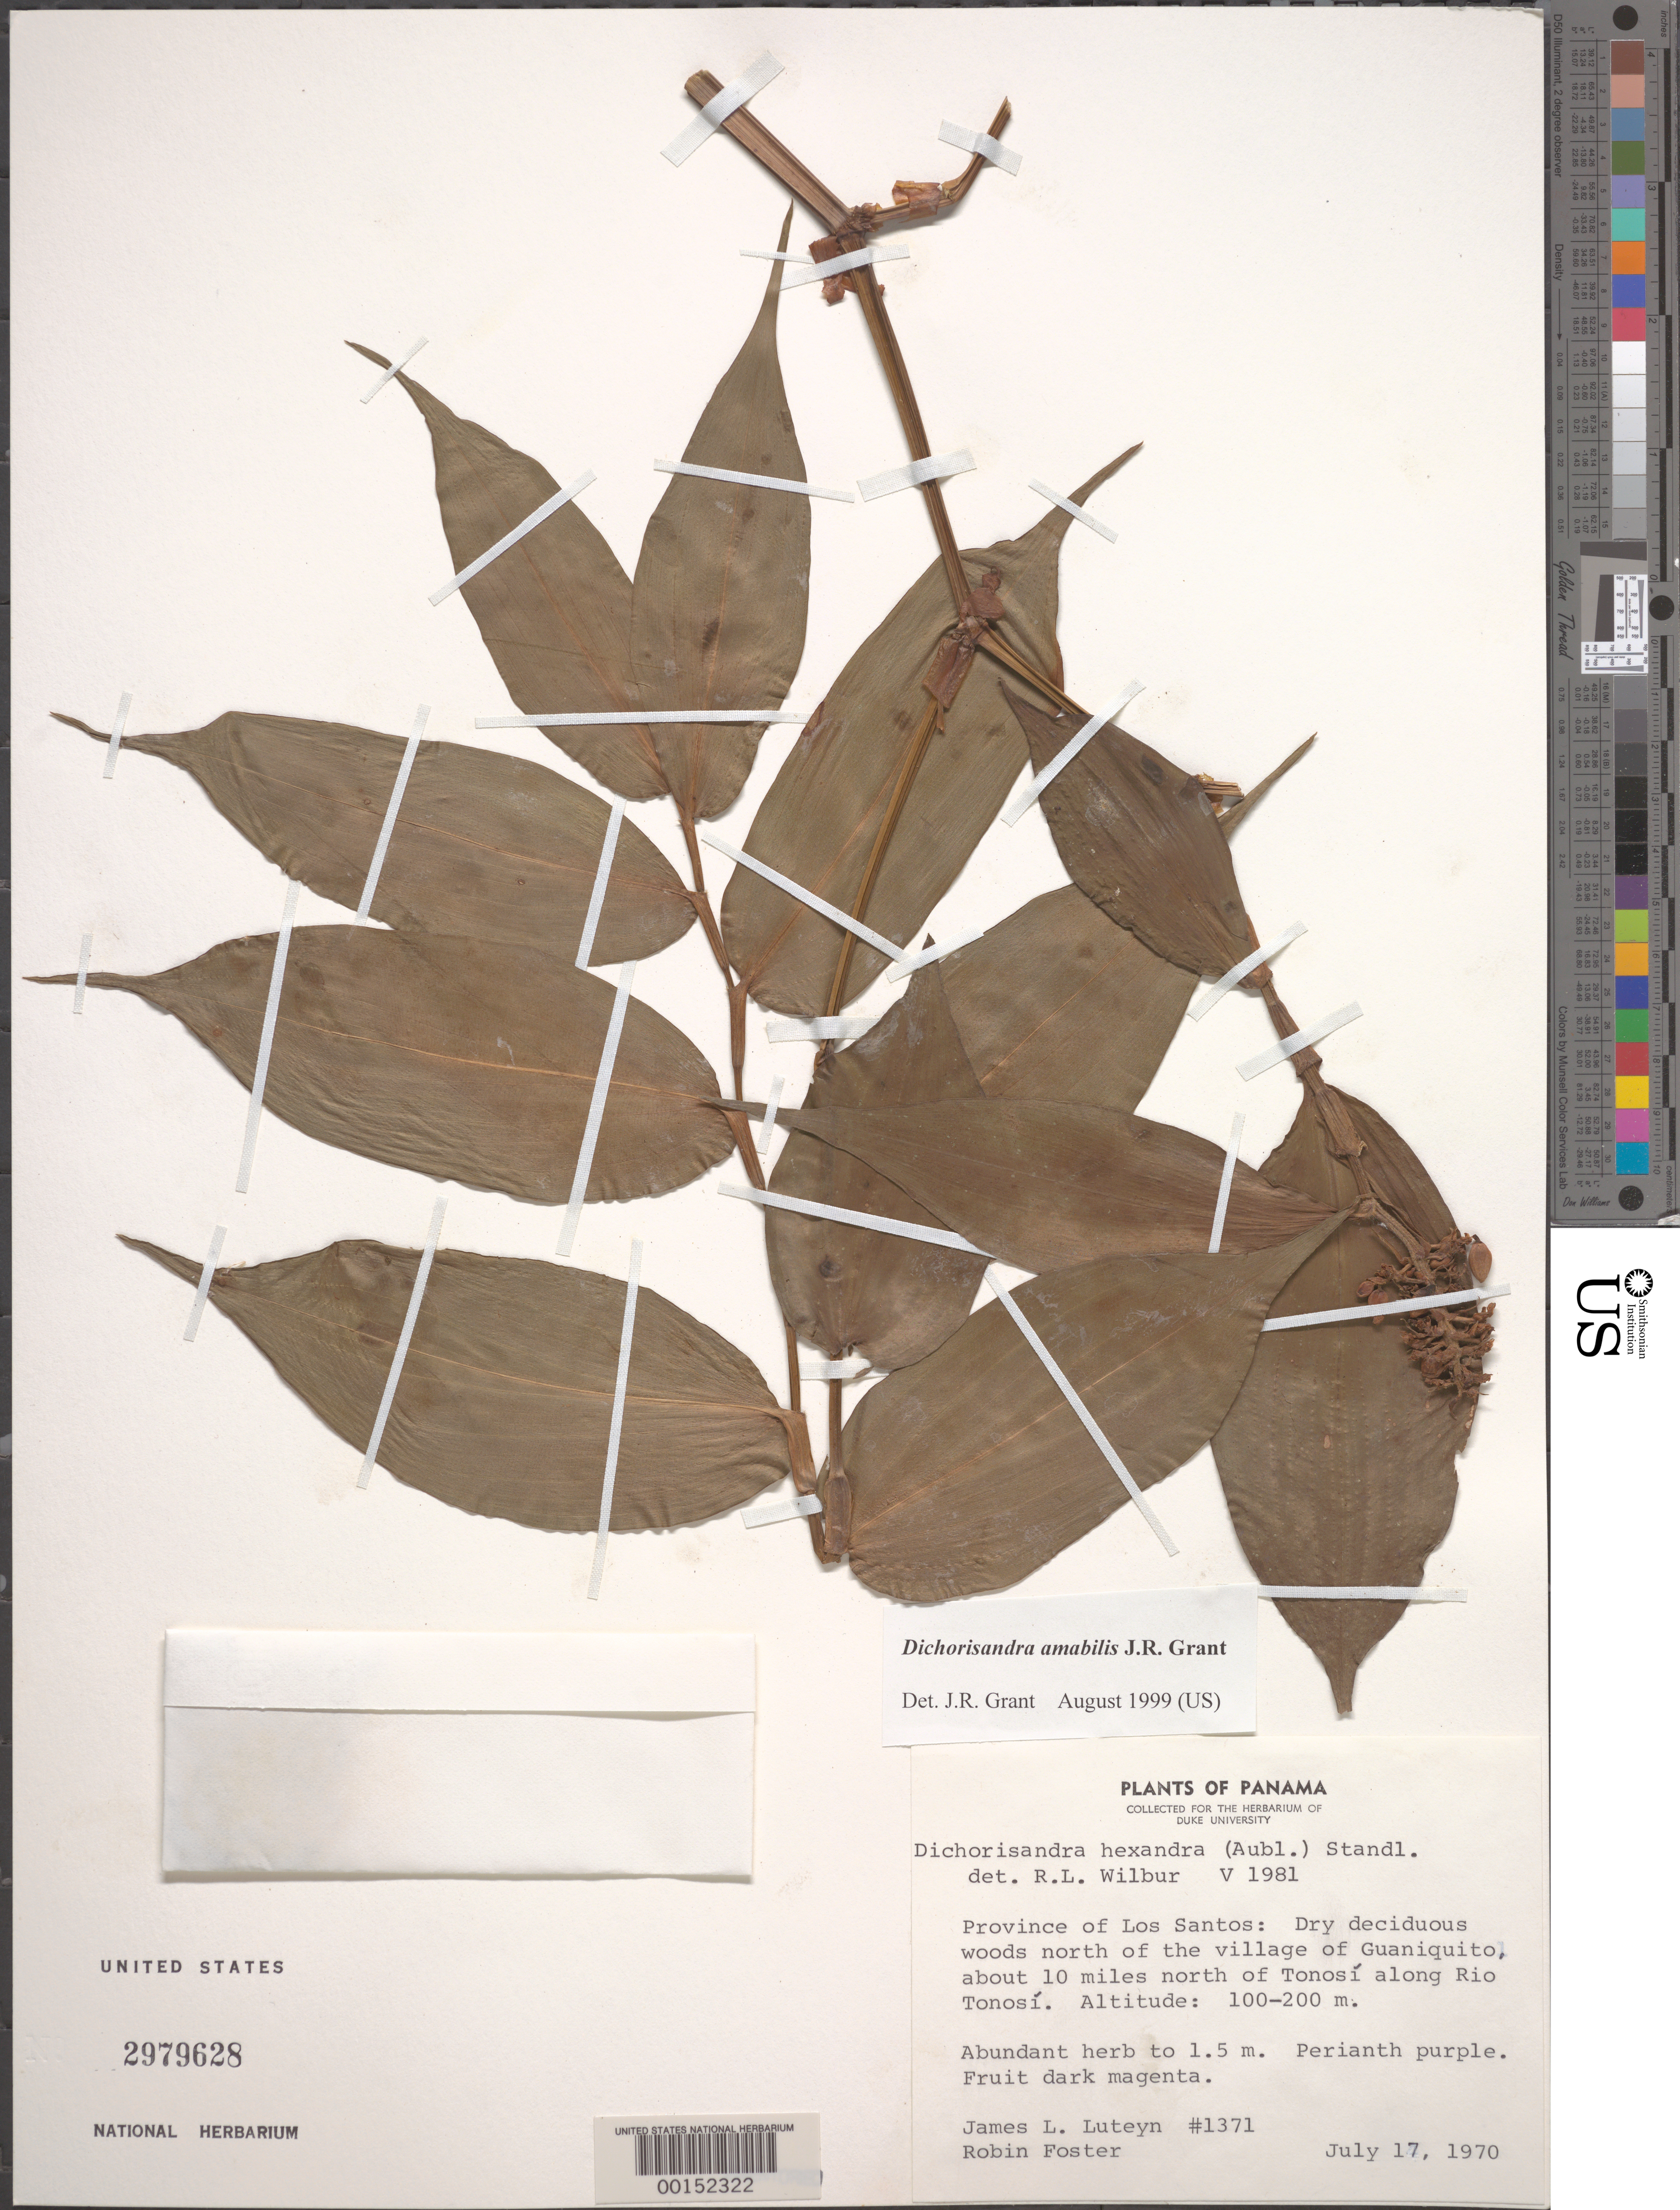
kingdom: Plantae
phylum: Tracheophyta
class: Liliopsida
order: Commelinales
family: Commelinaceae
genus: Dichorisandra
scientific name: Dichorisandra hexandra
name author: (Aubl.) Standl.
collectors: J. L. Luteyn & R. Foster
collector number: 1371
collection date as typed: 17 Jul 1970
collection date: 1970-07-17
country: Panama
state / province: Los Santos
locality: GuanIquito, N of Tonosi on Rio Tonosi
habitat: Dry, deciduous wood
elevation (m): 100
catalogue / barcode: US 2979628